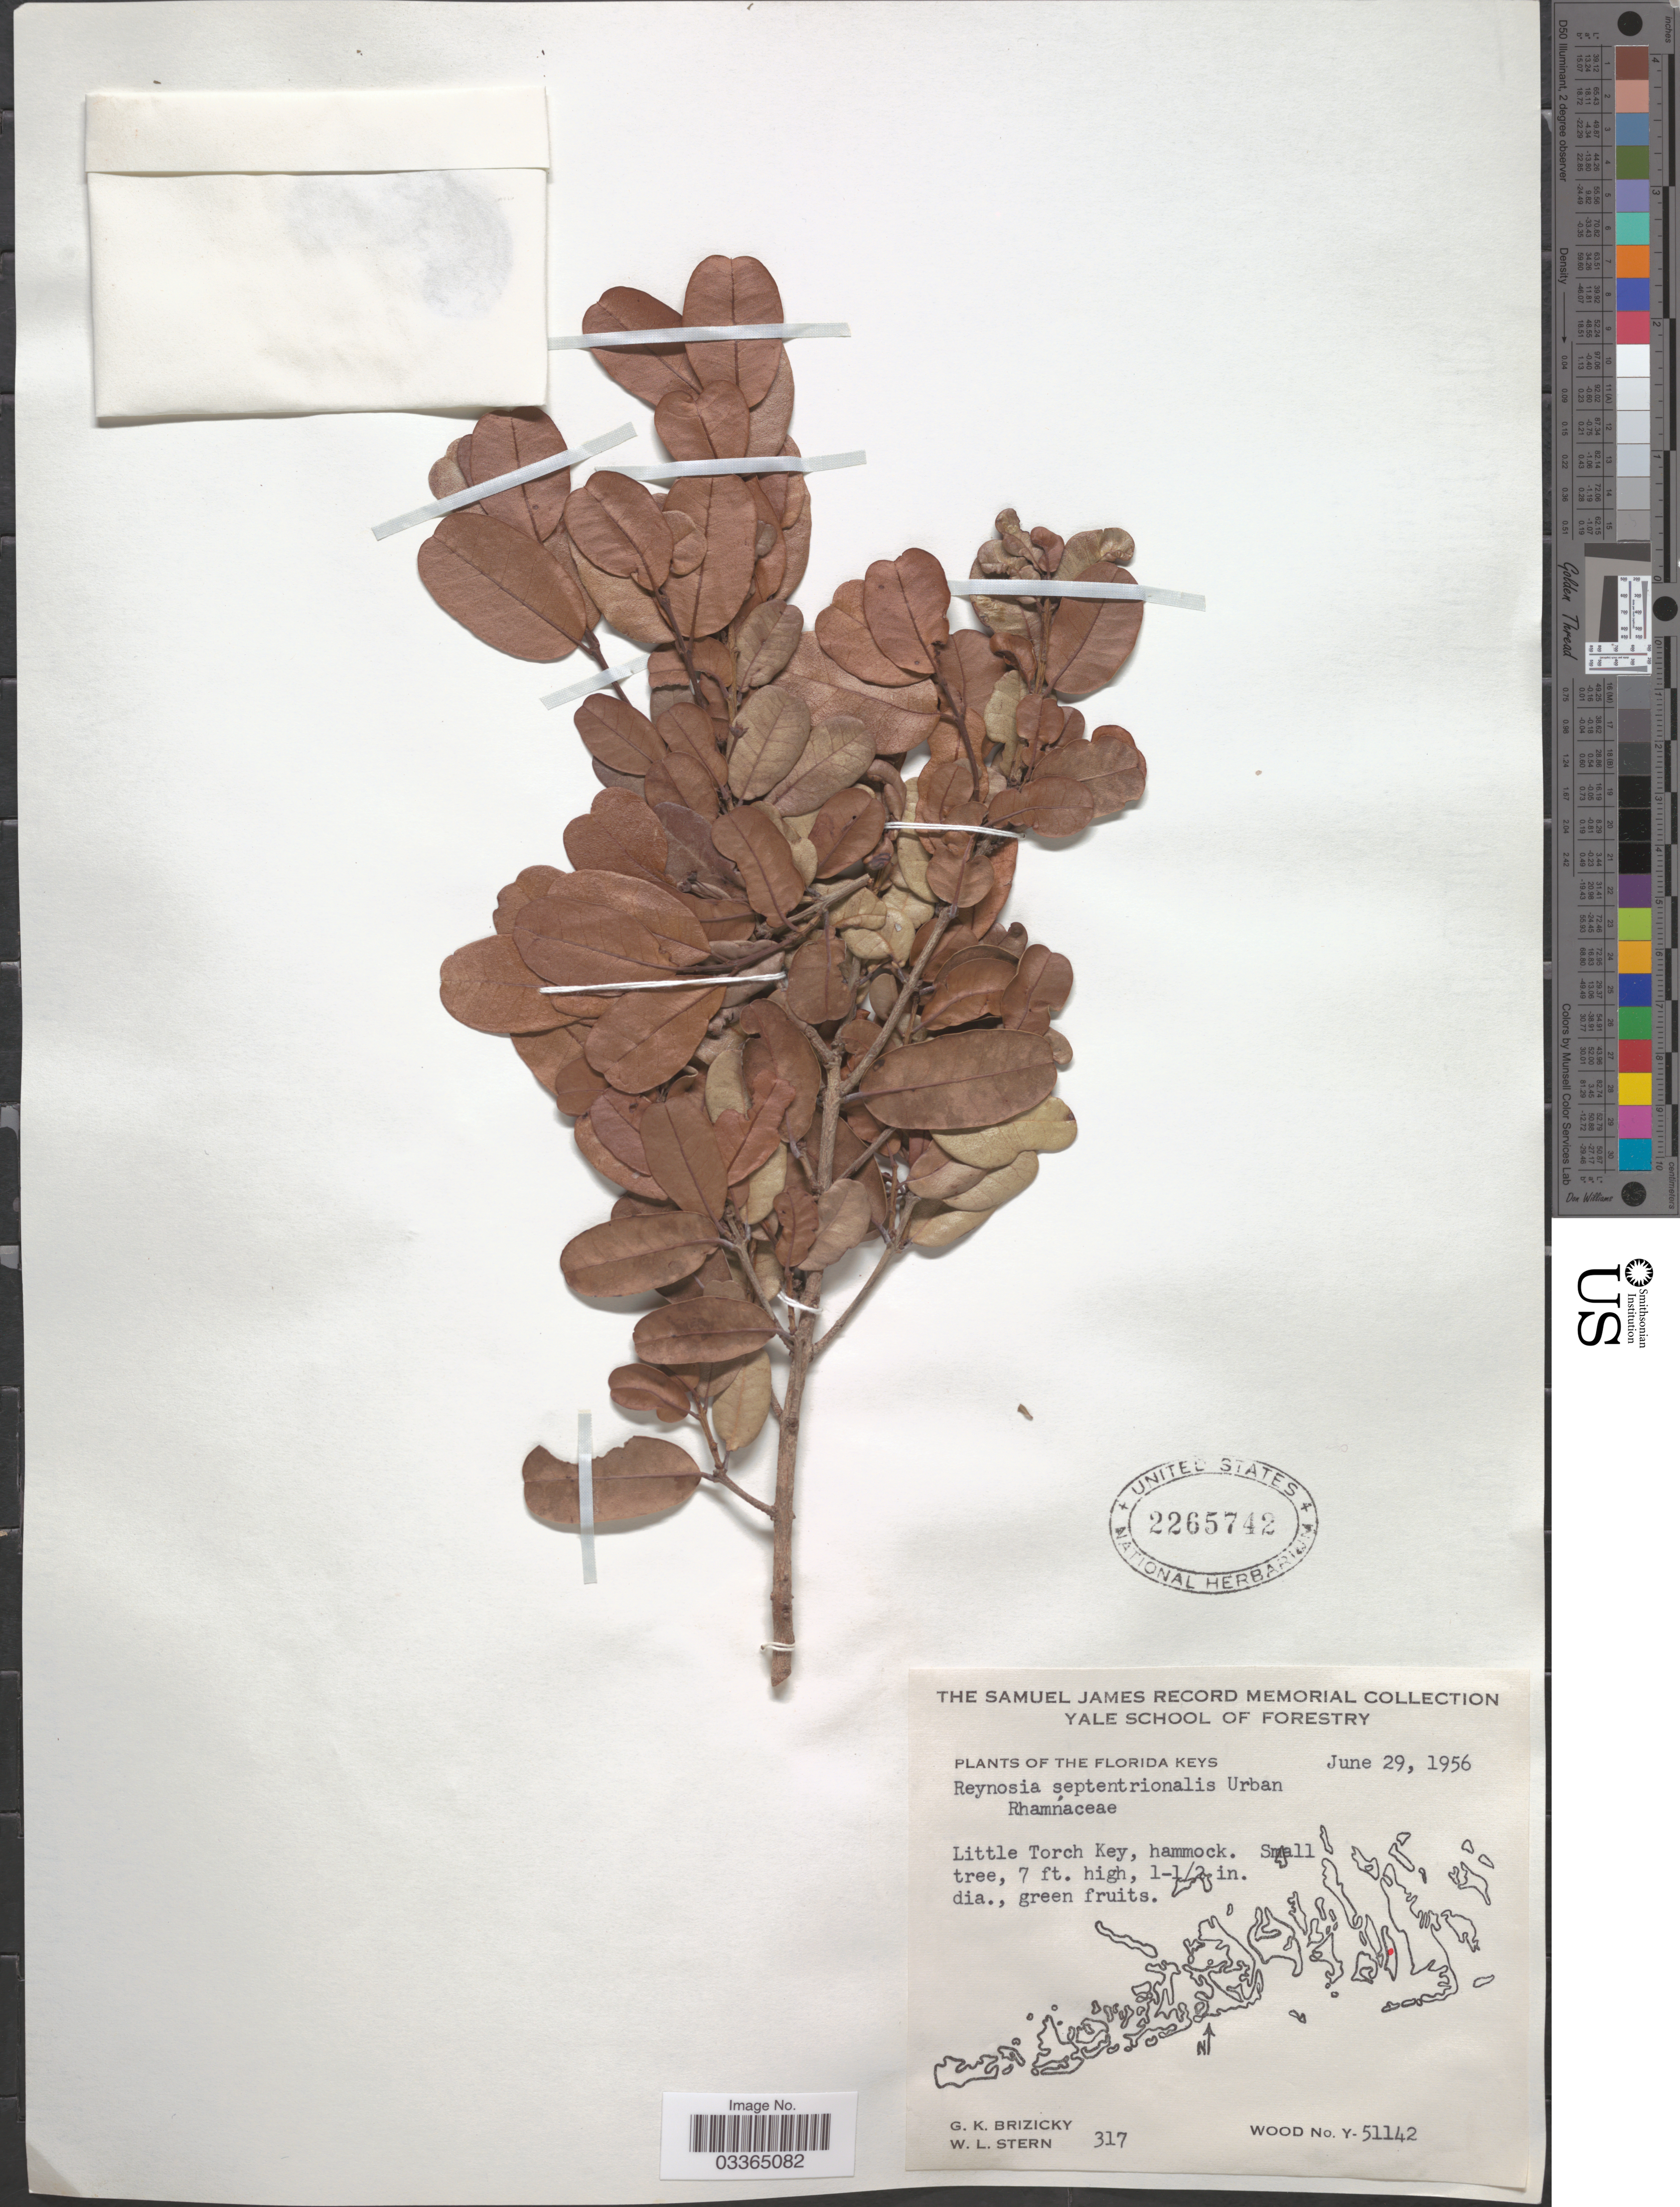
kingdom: Plantae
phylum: Tracheophyta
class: Magnoliopsida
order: Rosales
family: Rhamnaceae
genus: Reynosia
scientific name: Reynosia septentrionalis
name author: Urb.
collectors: G. K. Brizicky & W. L. Stern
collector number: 317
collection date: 1956-06-29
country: United States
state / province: Florida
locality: The Florida Keys, Little Torch Key.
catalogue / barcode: US 2265742